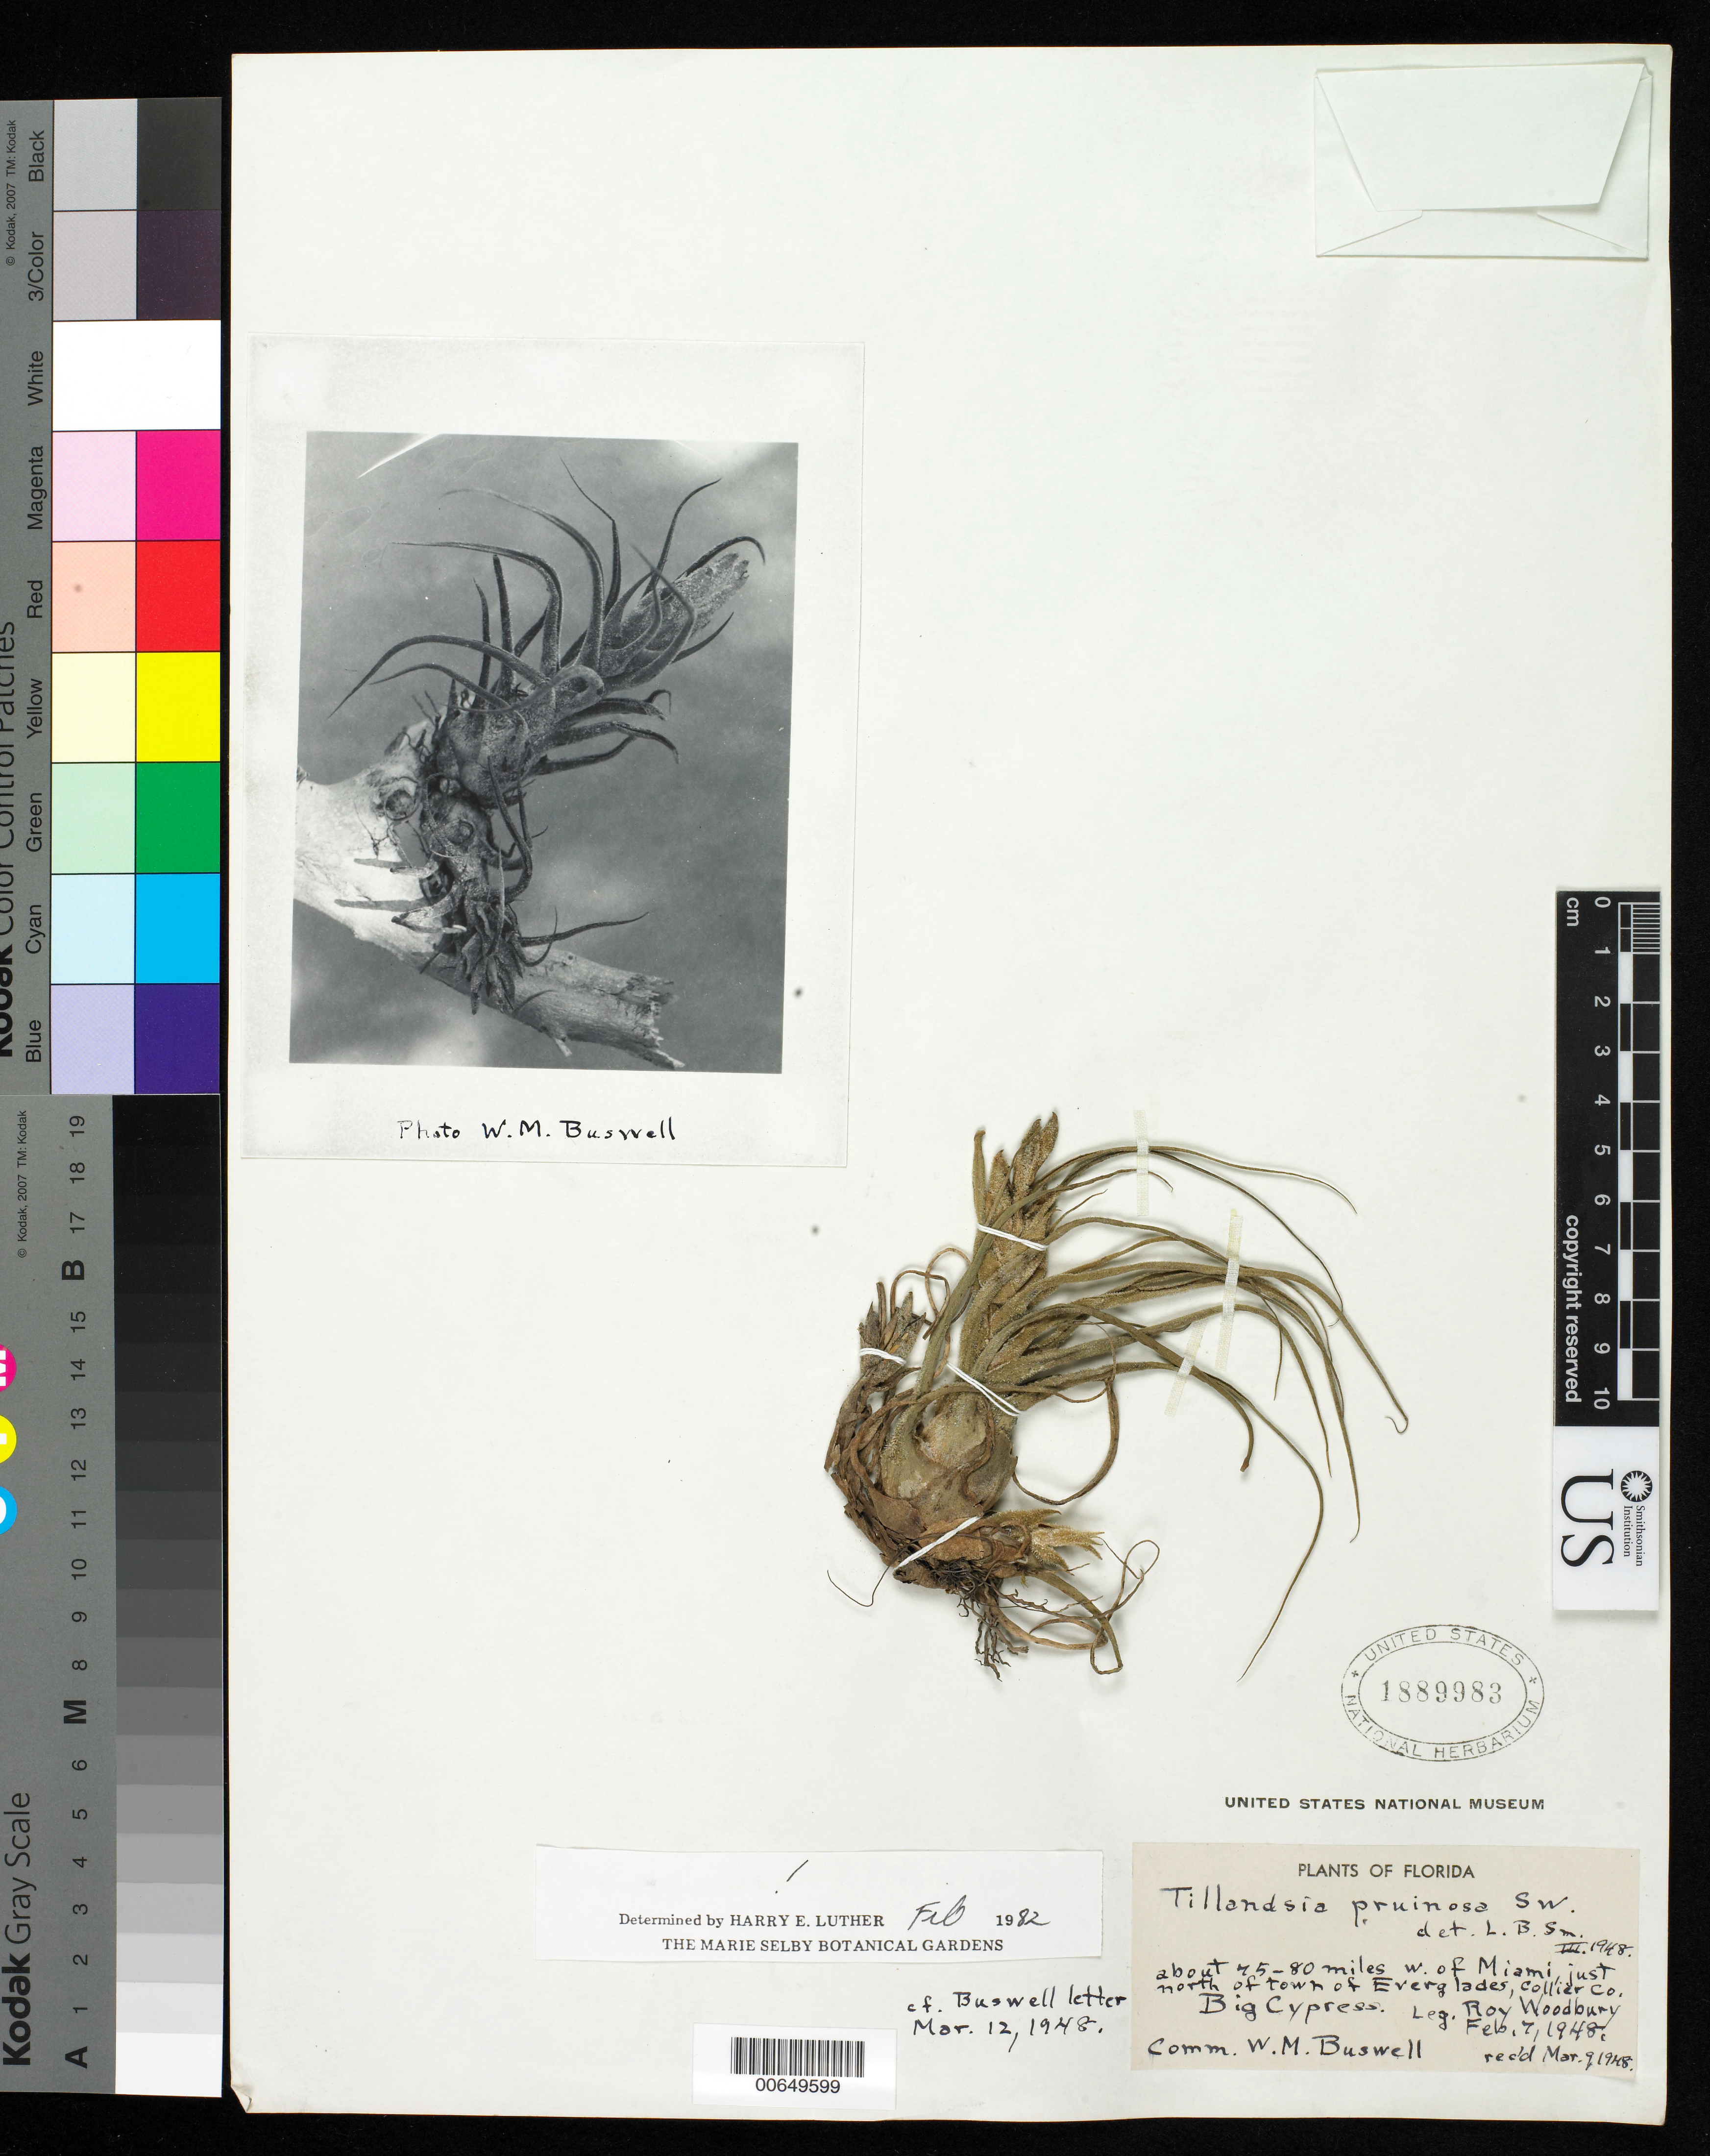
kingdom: Plantae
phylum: Tracheophyta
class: Liliopsida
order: Poales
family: Bromeliaceae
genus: Tillandsia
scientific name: Tillandsia pruinosa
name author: Sw.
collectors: R. O. Woodbury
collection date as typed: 07 Feb 1948 or 02 Jul 1948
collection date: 1948-02-07 or 1948-07-02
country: United States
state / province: Florida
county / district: Collier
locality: About 75-80 miles W of Miami, just N of town of Everglades, Big Cypress. "cf. Buswell Letter, Mar. 12, 1948"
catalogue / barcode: US 1889983